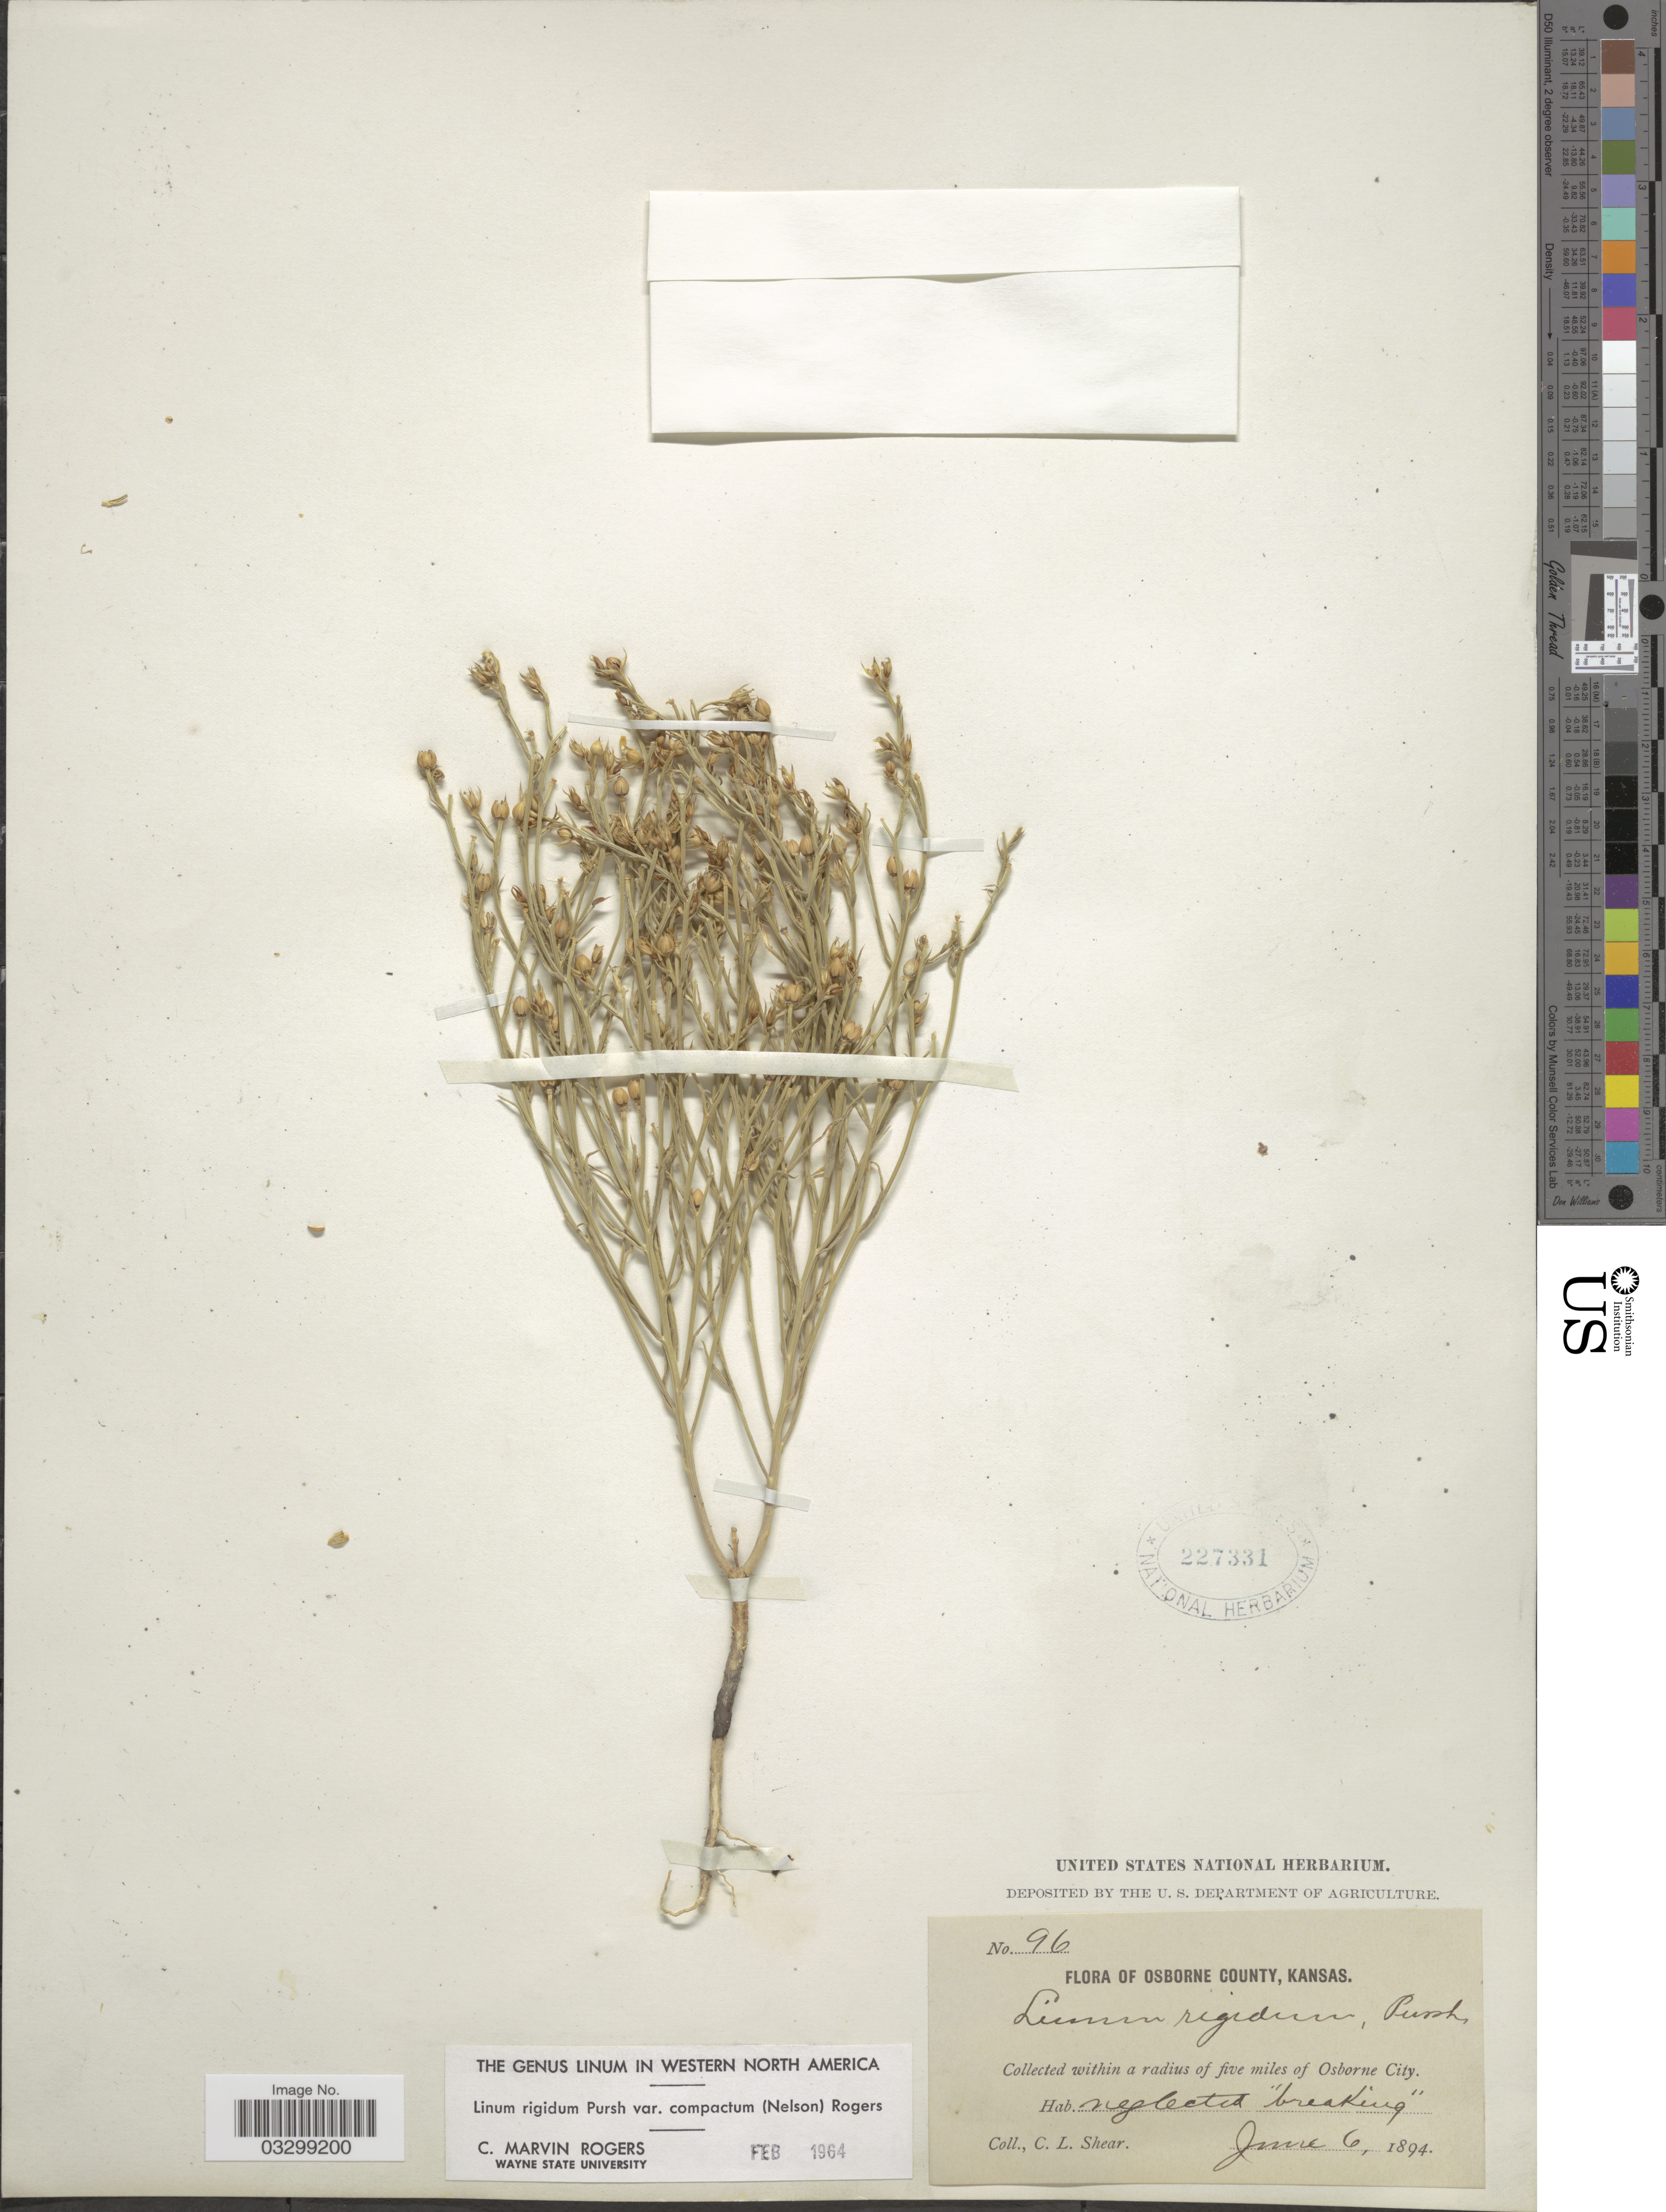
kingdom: Plantae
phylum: Tracheophyta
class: Magnoliopsida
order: Malpighiales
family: Linaceae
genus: Linum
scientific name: Linum rigidum var. compactum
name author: (A. Nelson) C.M. Rogers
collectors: C. L. Shear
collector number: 96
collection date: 1894-06-06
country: United States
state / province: Kansas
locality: Osborne County. Within a radius of five miles of Osborne City.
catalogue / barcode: US 227331